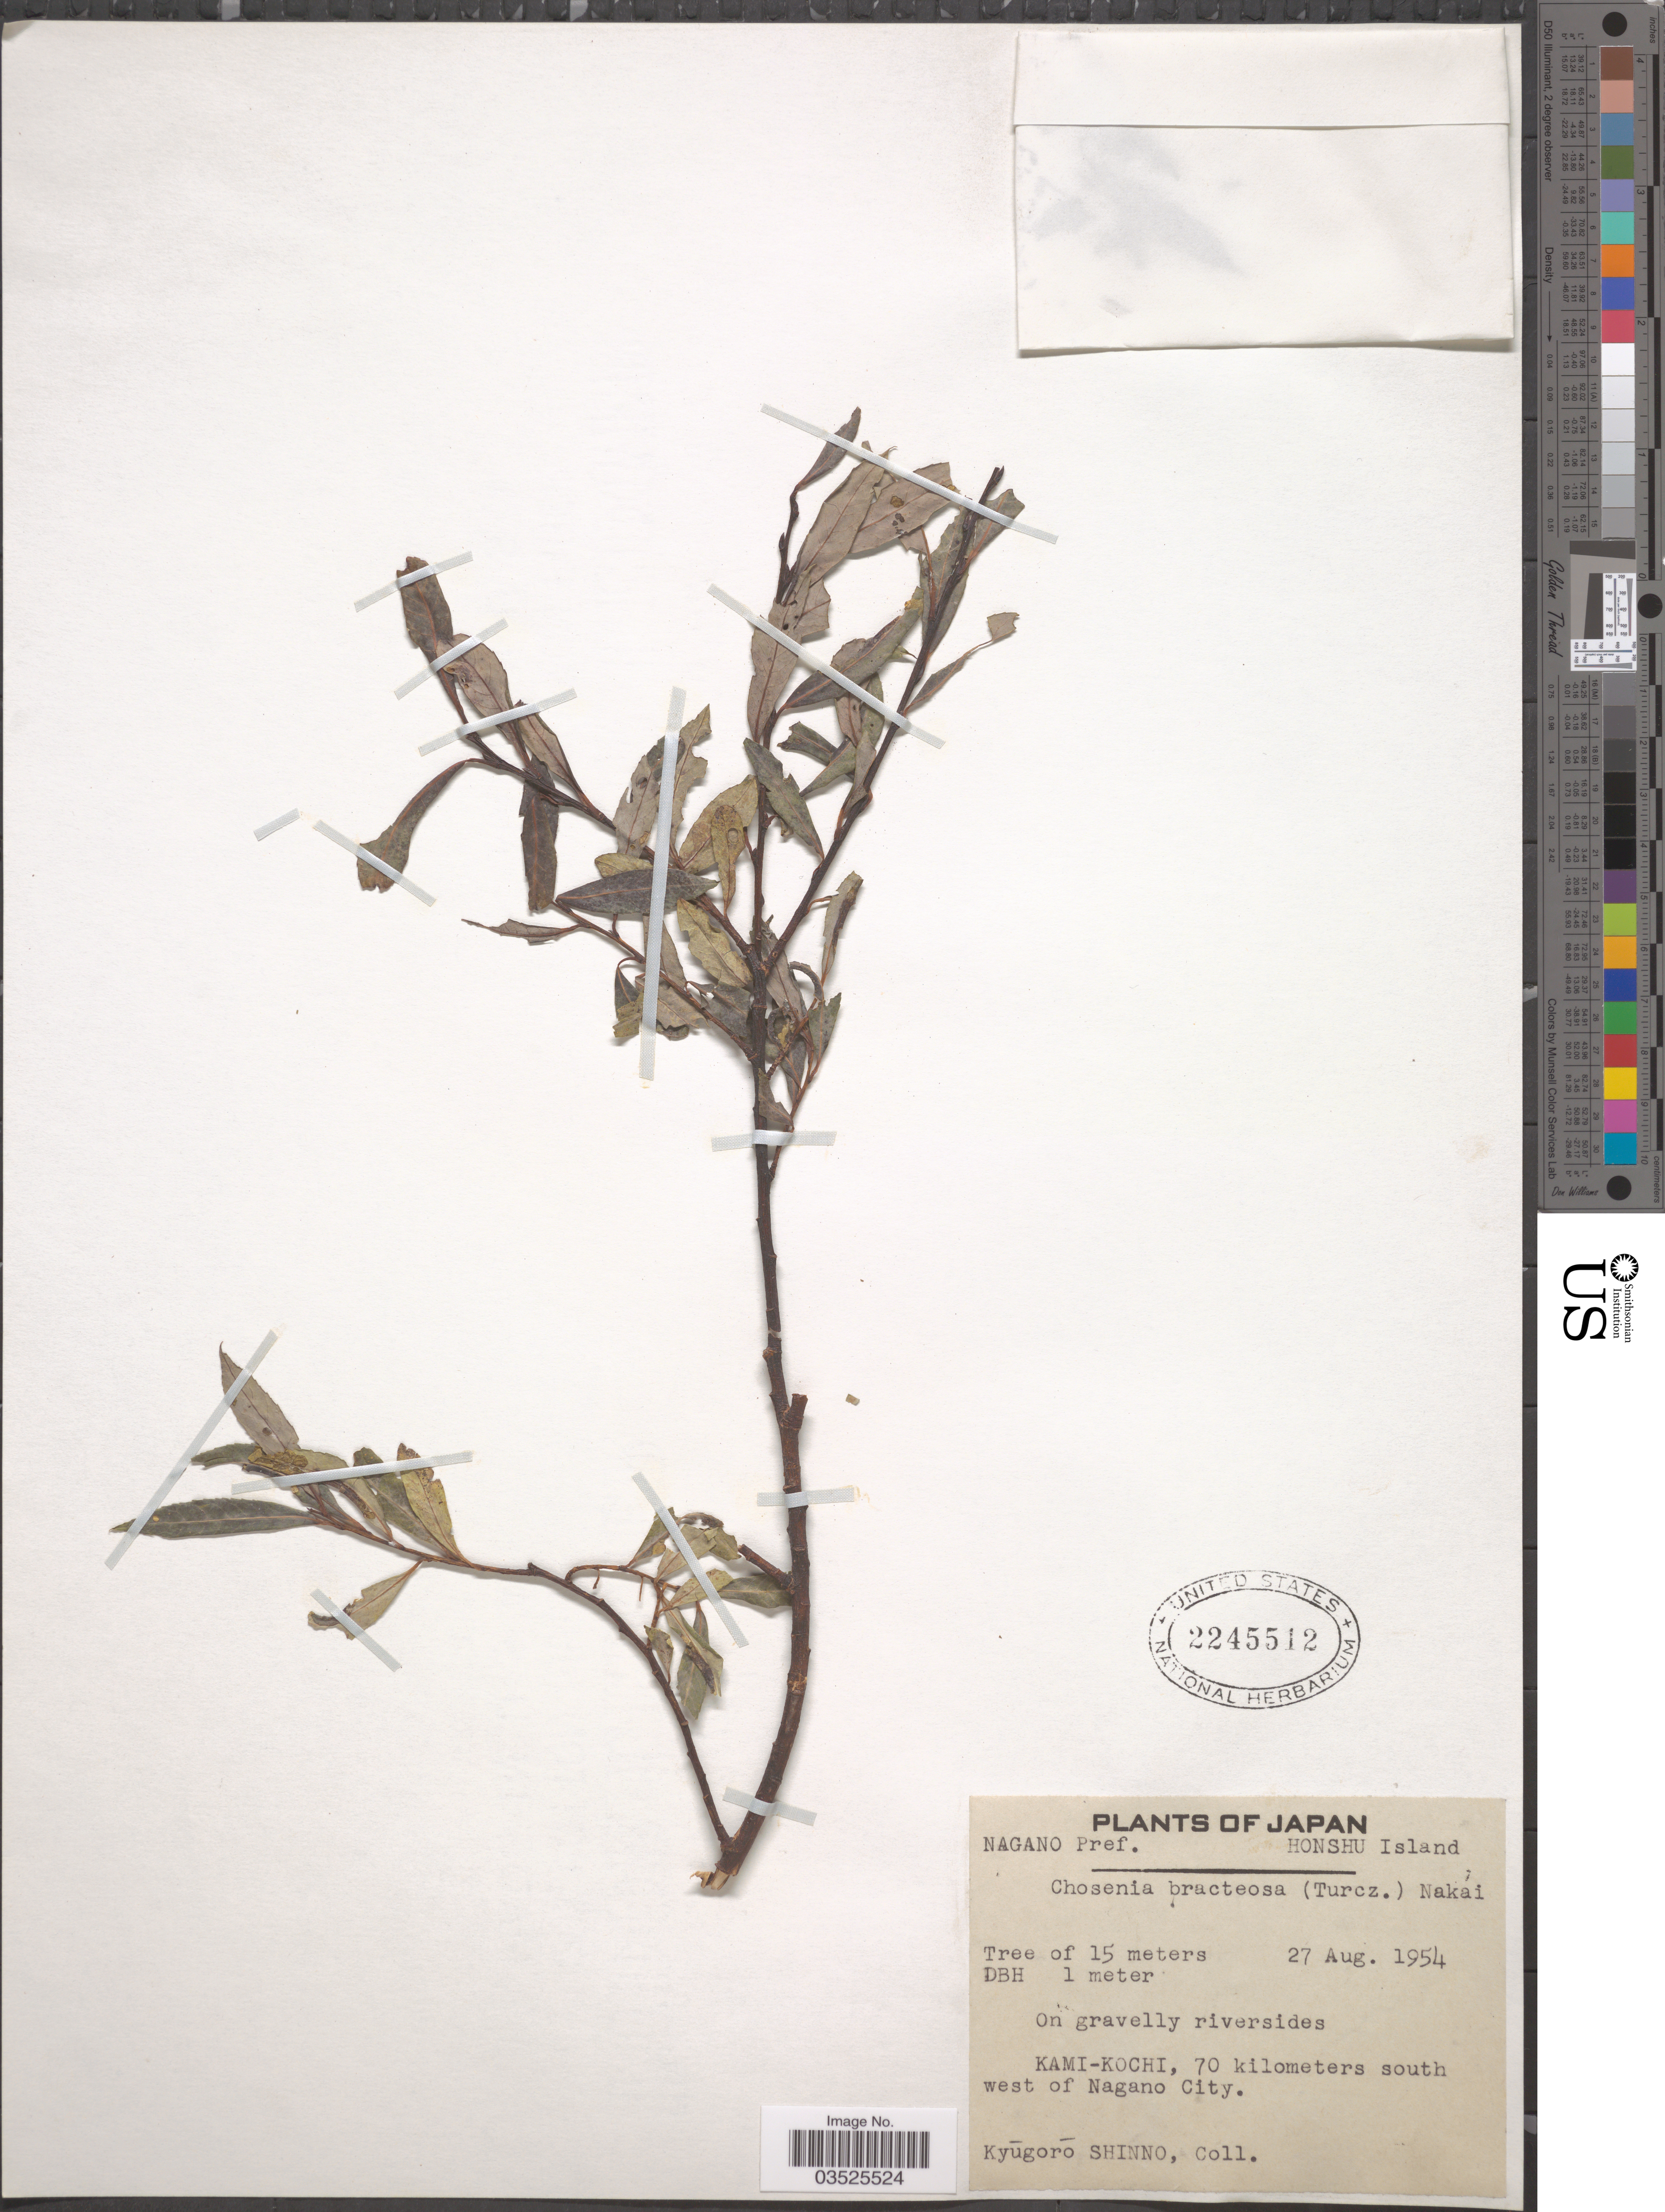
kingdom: Plantae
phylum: Tracheophyta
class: Magnoliopsida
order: Malpighiales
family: Salicaceae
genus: Chosenia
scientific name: Chosenia bracteosa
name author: (Turcz. ex Trautv.) Nakai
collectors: K. Shinno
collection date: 1954-08-27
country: Japan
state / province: Nagano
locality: Nagano Pref. Honshu Island. Kami-Kochi, 70 kilometers south west of Nagano City.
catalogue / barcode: US 2245512